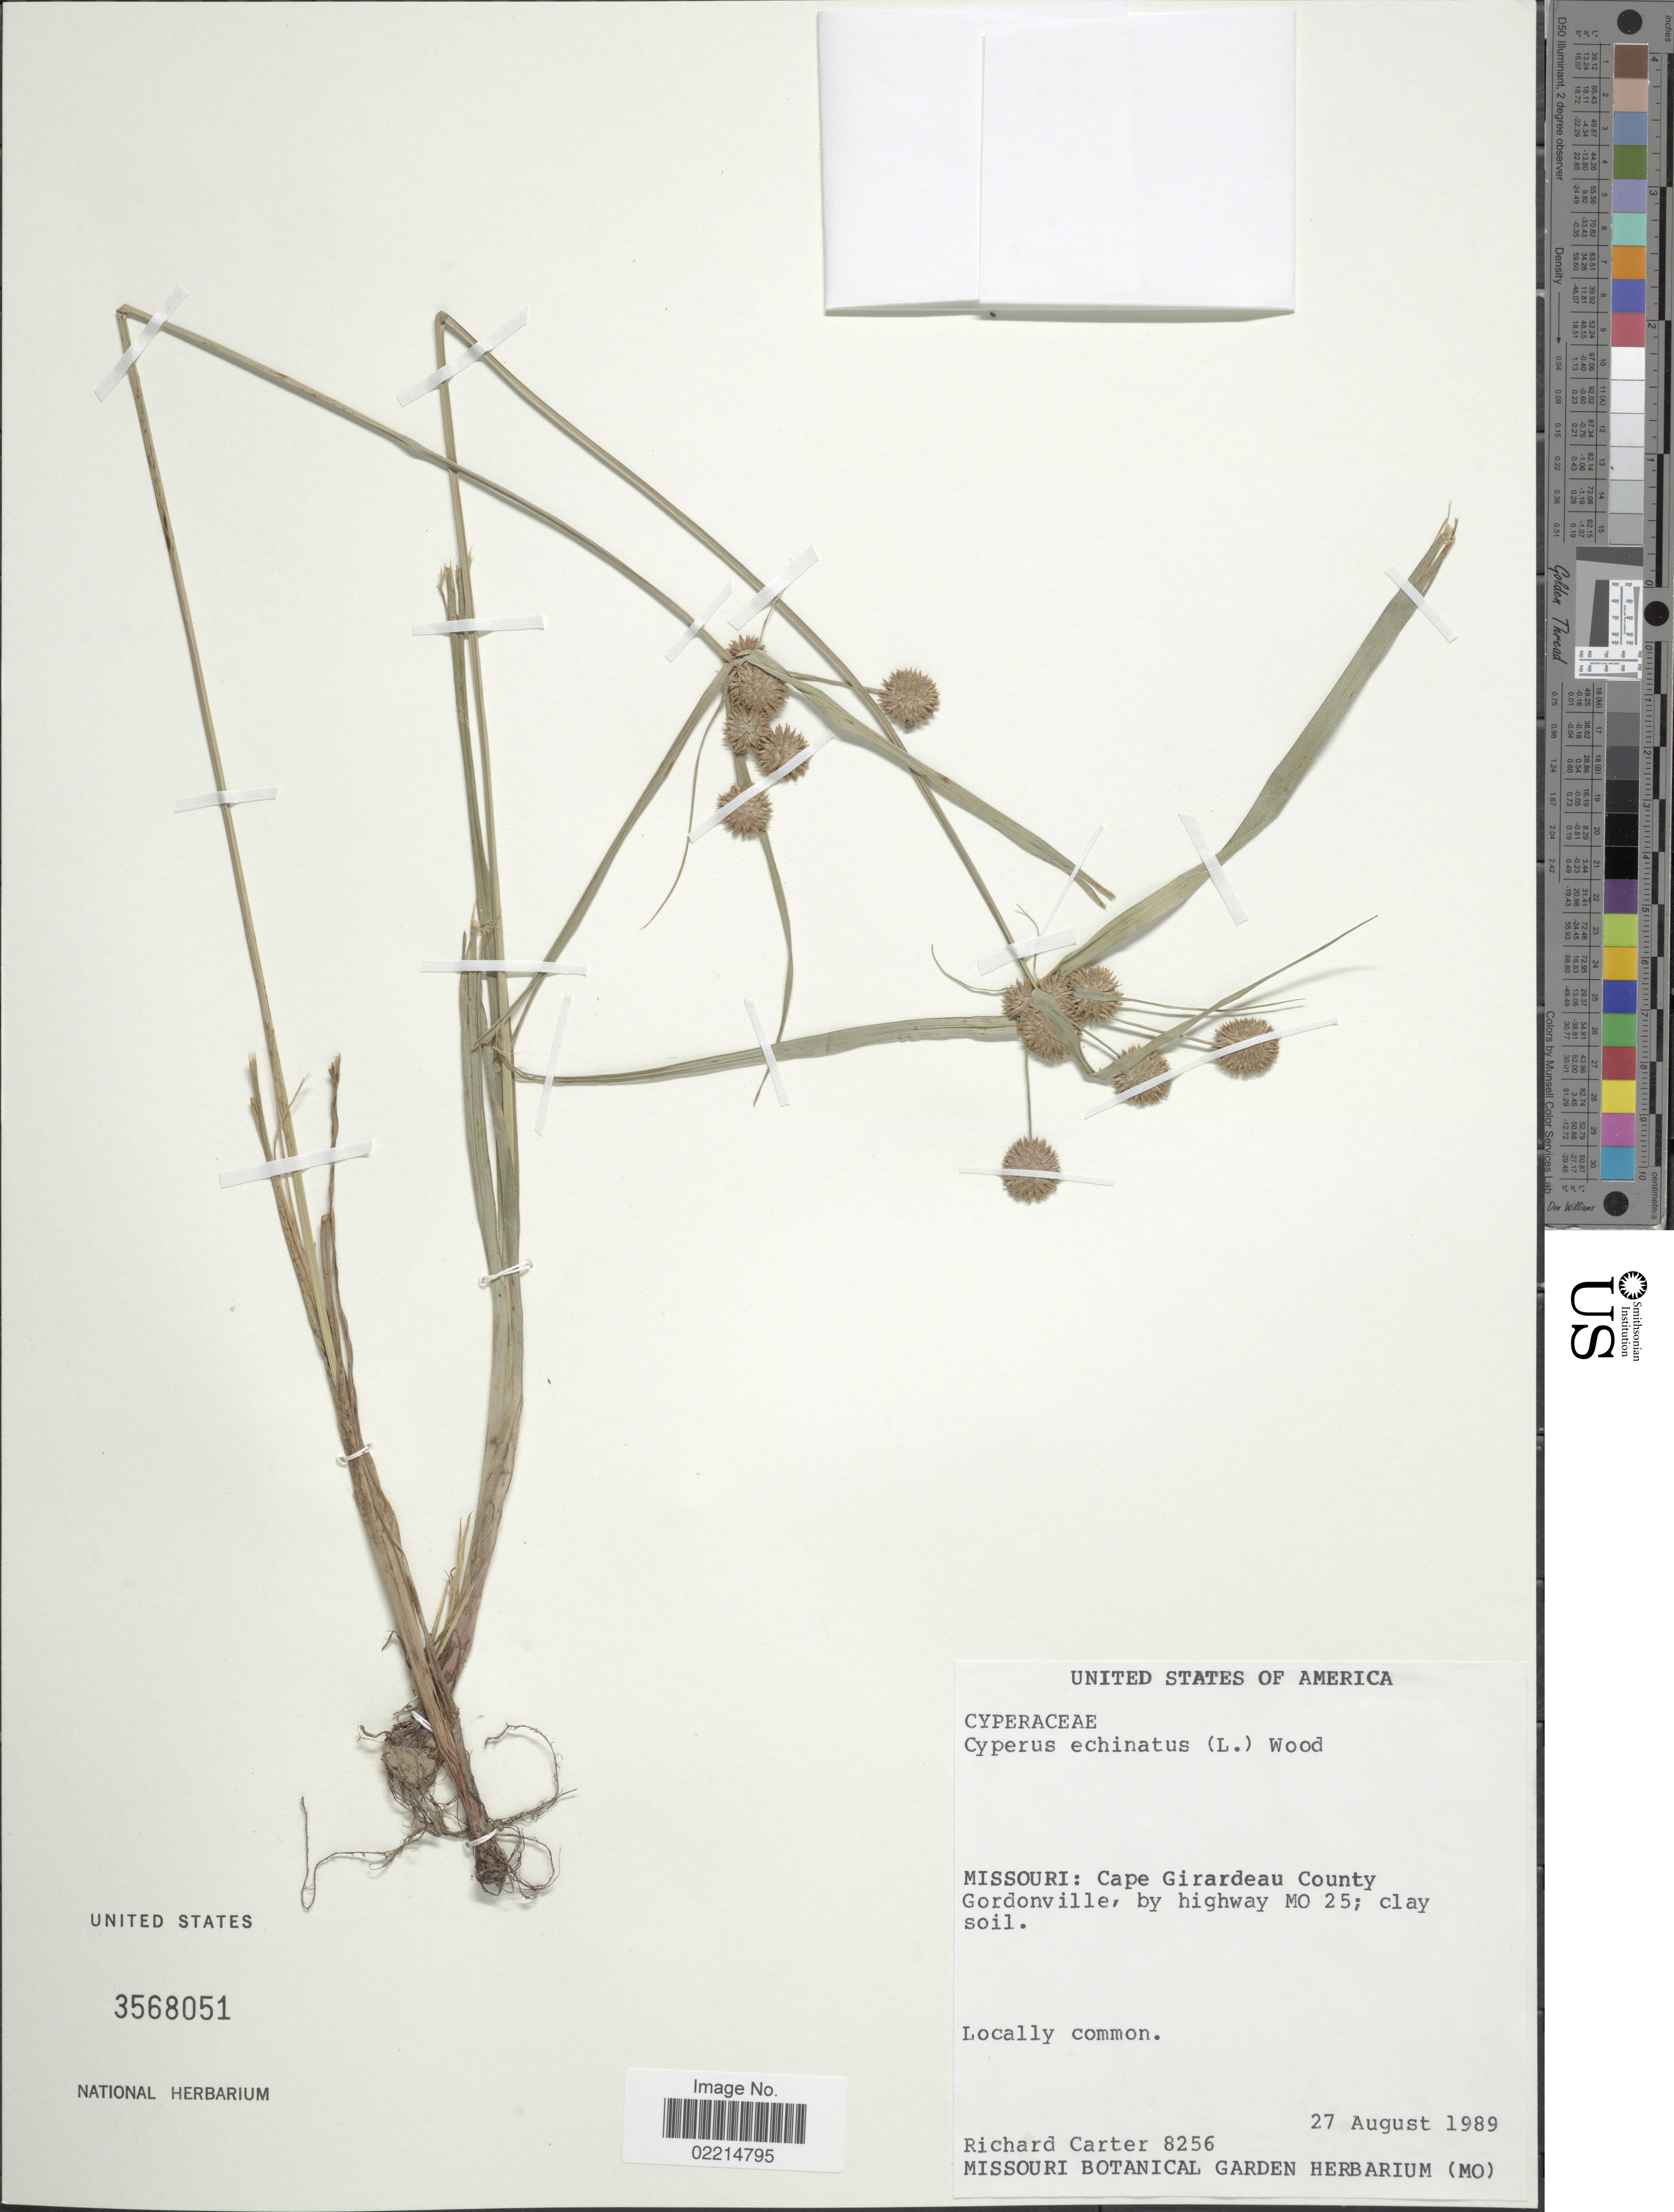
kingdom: Plantae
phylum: Tracheophyta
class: Liliopsida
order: Poales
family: Cyperaceae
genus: Cyperus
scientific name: Cyperus echinatus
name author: (L.) Alph. Wood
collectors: R. Carter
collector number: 8256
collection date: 1989-08-27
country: United States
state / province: Missouri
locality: Cape Girardeau County. Gordonville, by highway MO 25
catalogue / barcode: US 3568051